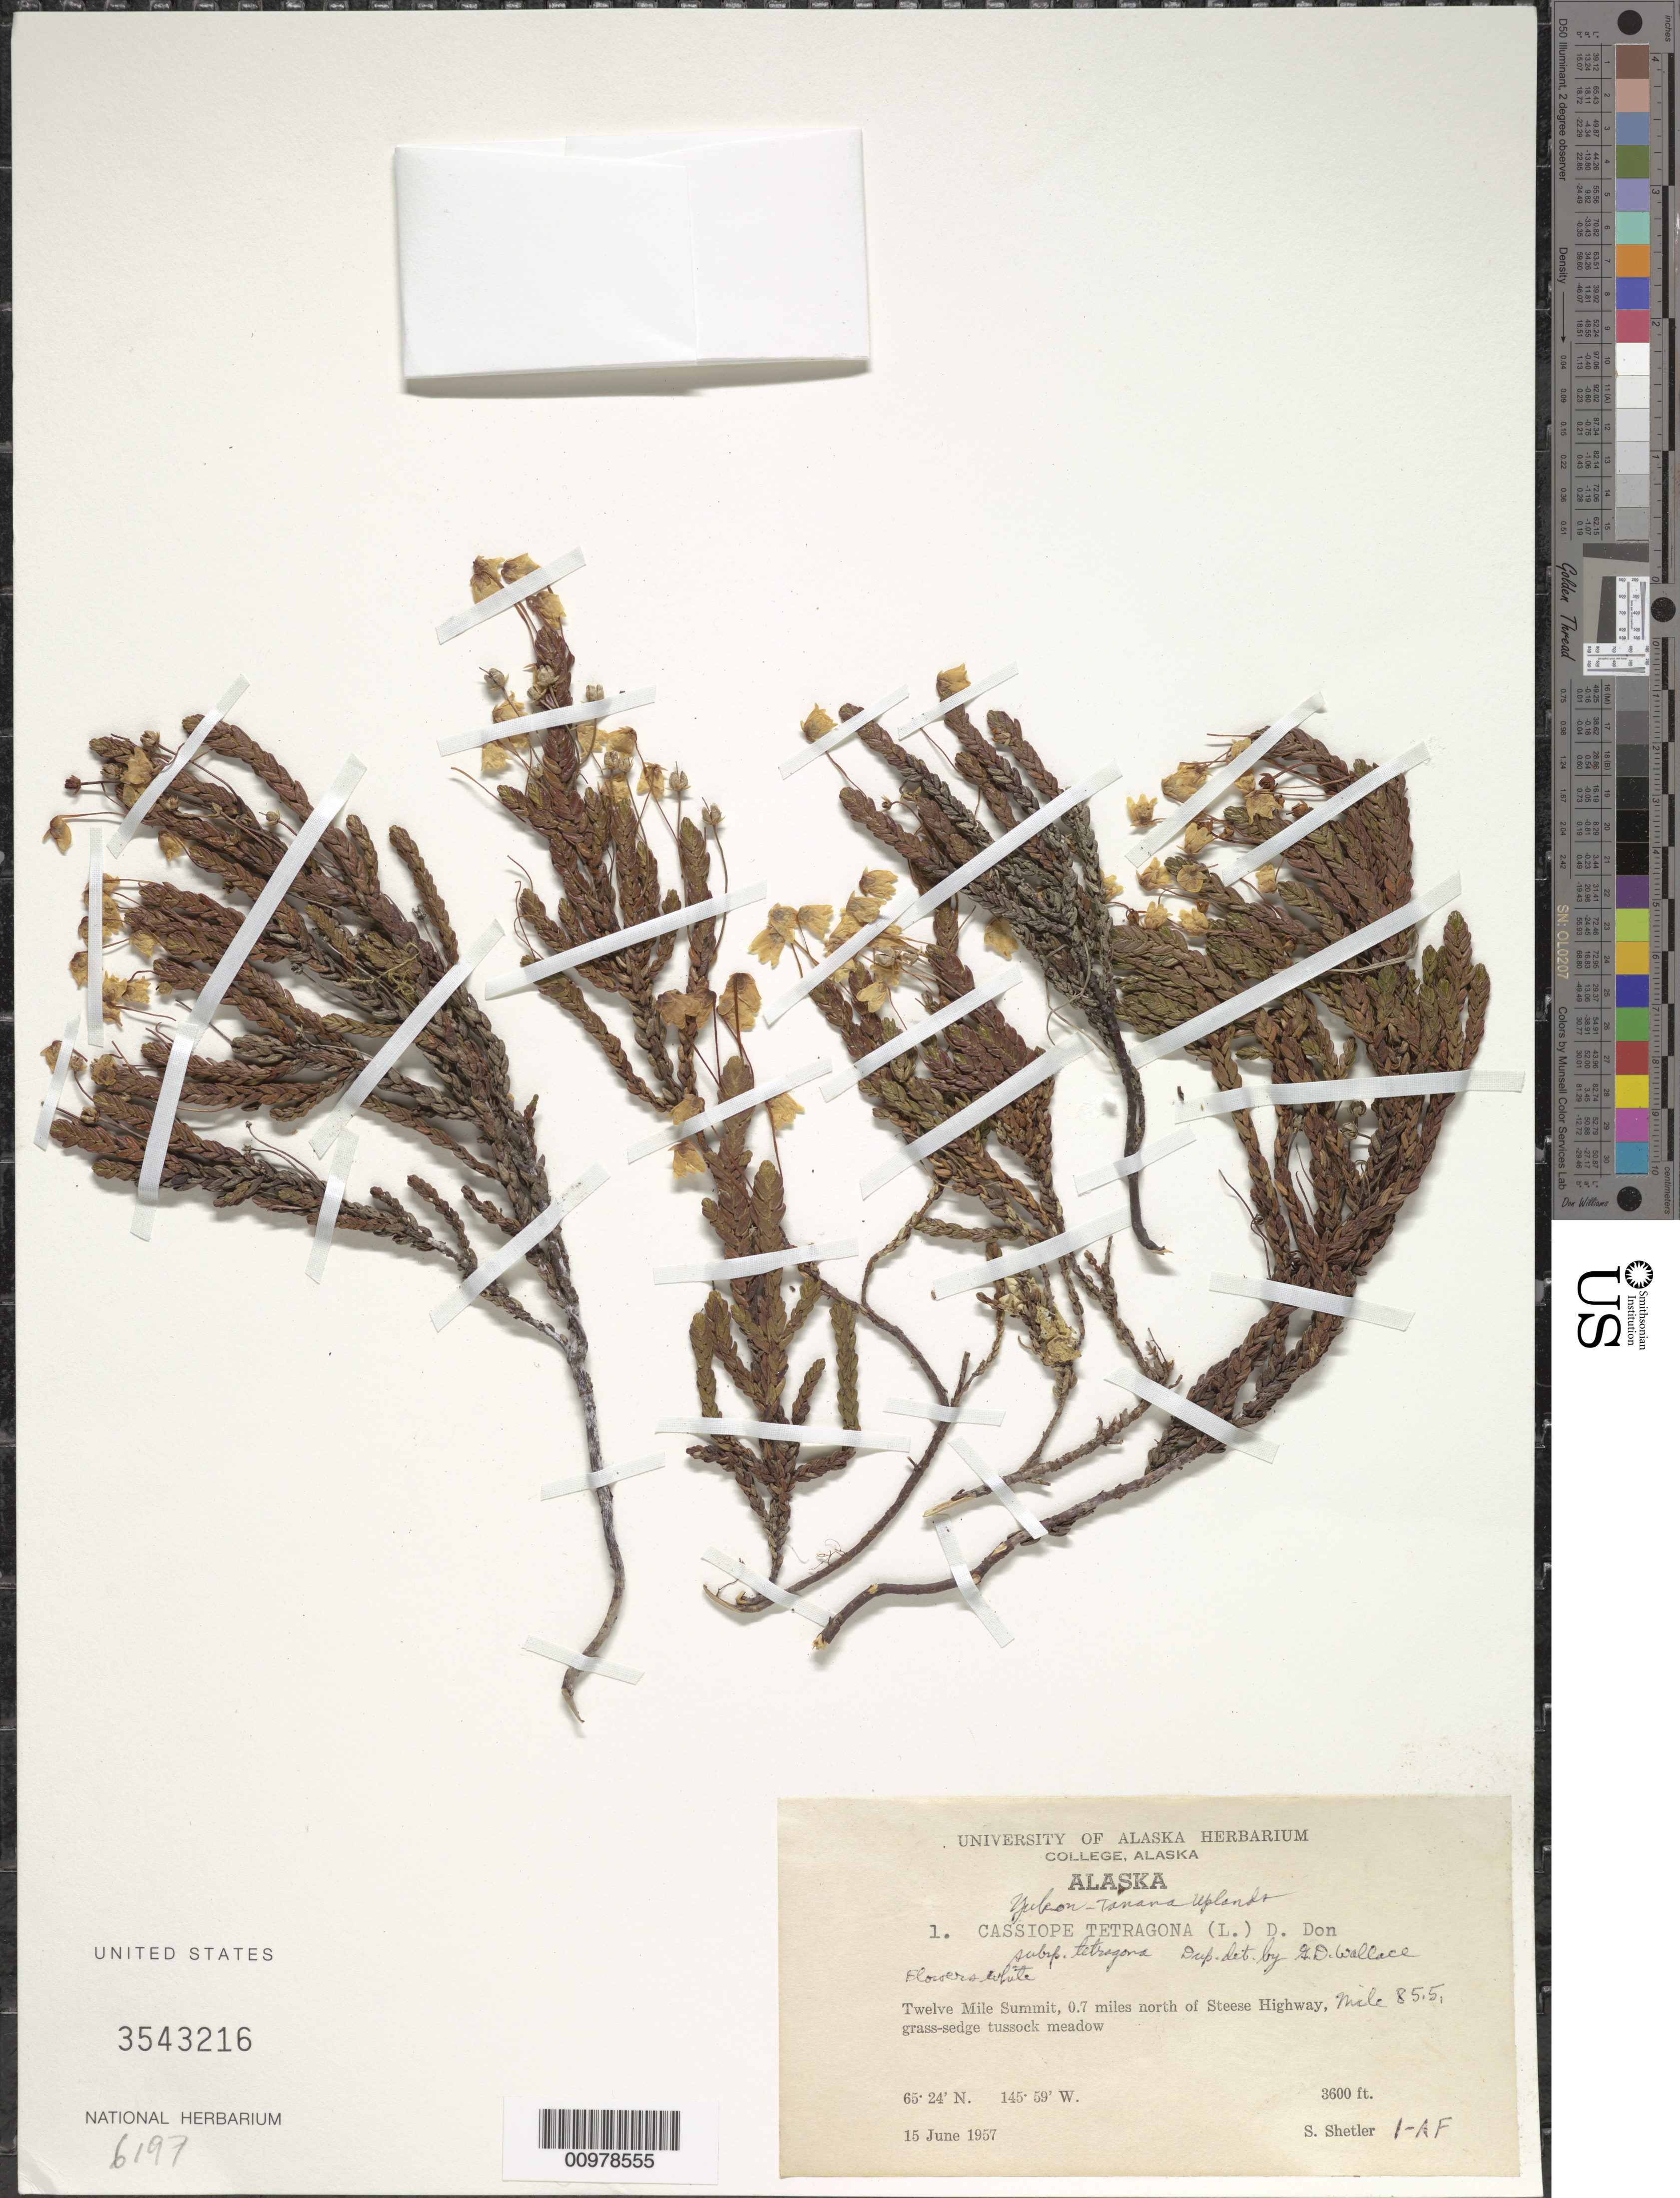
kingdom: Plantae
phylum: Tracheophyta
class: Magnoliopsida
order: Ericales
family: Ericaceae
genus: Cassiope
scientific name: Cassiope tetragona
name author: (L.) D. Don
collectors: S. Shetler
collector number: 1-AF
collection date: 1957-06-15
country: United States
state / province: Alaska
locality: Twelve Mile Summit, 0.7 miles north of Steese Highway, Mile 85.5.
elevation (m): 1097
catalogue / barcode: US 3543216